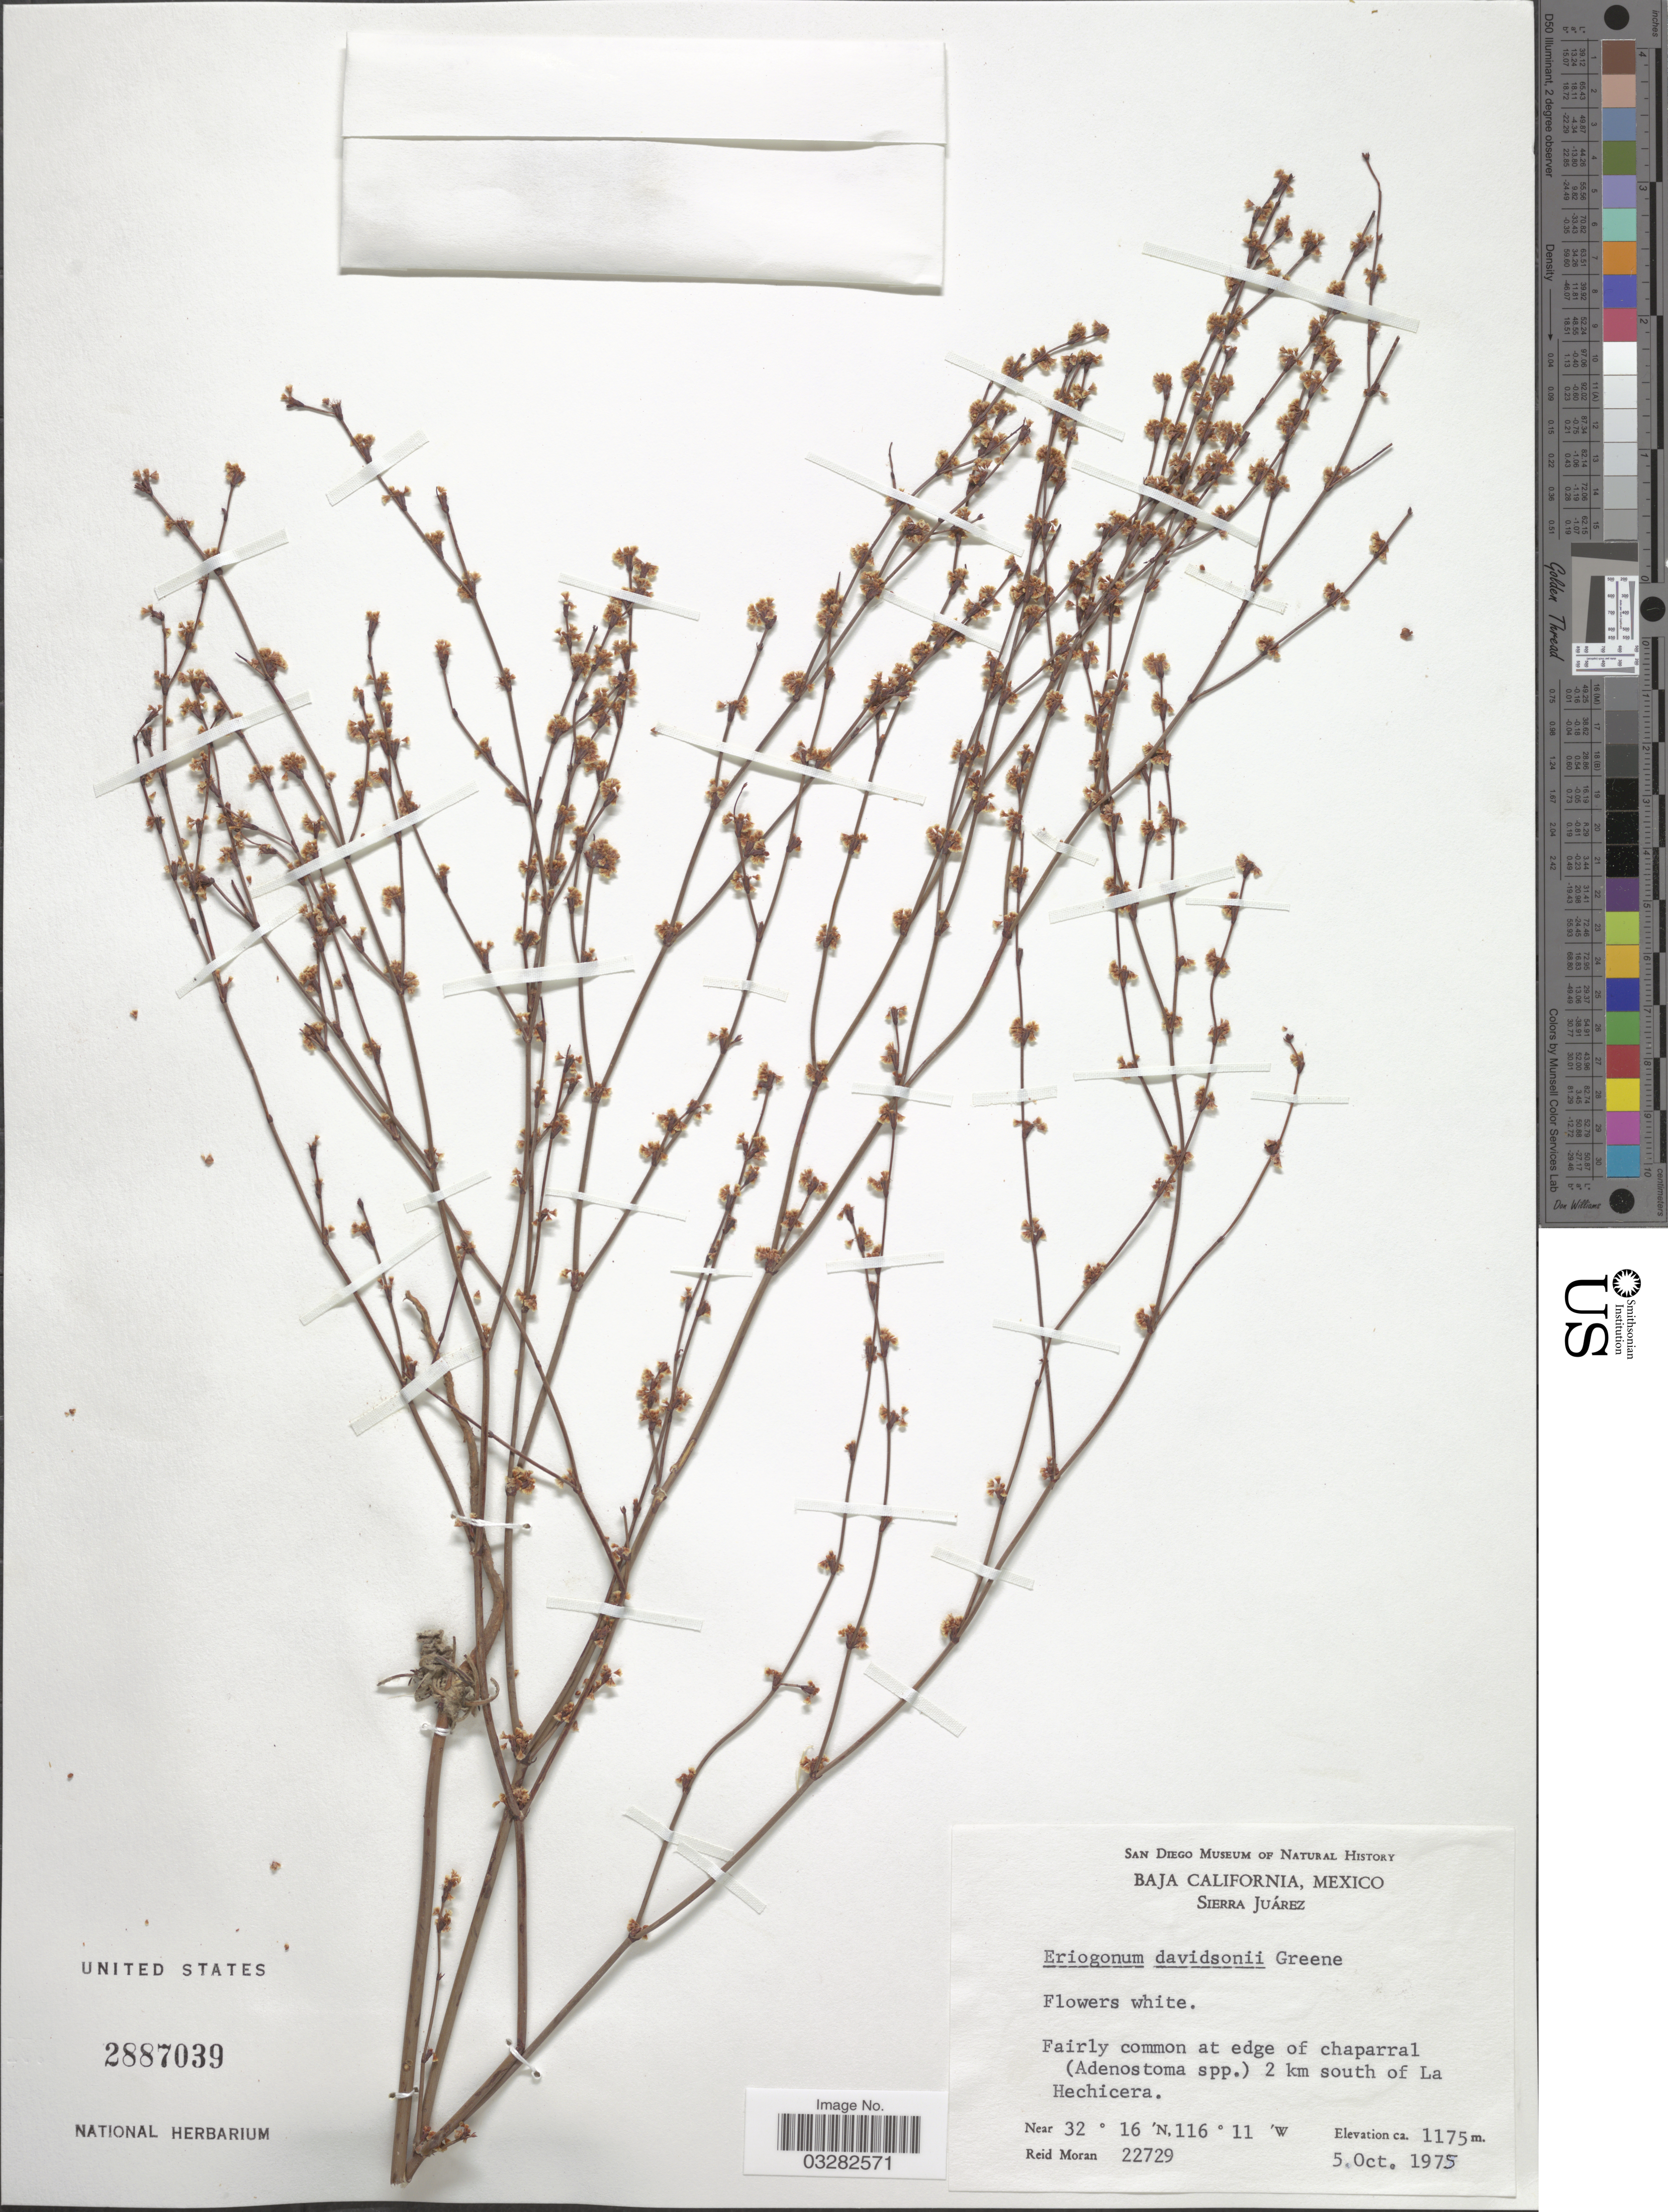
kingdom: Plantae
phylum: Tracheophyta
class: Magnoliopsida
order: Caryophyllales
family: Polygonaceae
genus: Eriogonum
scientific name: Eriogonum davidsonii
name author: Greene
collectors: R. Moran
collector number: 22729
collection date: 1975-10-05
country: Mexico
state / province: Baja California Norte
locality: Sierra Juárez. Fairly common at edge of chaparral (Adenostoma spp.) 2 km south of La Hechicera.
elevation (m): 1175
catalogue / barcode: US 2887039